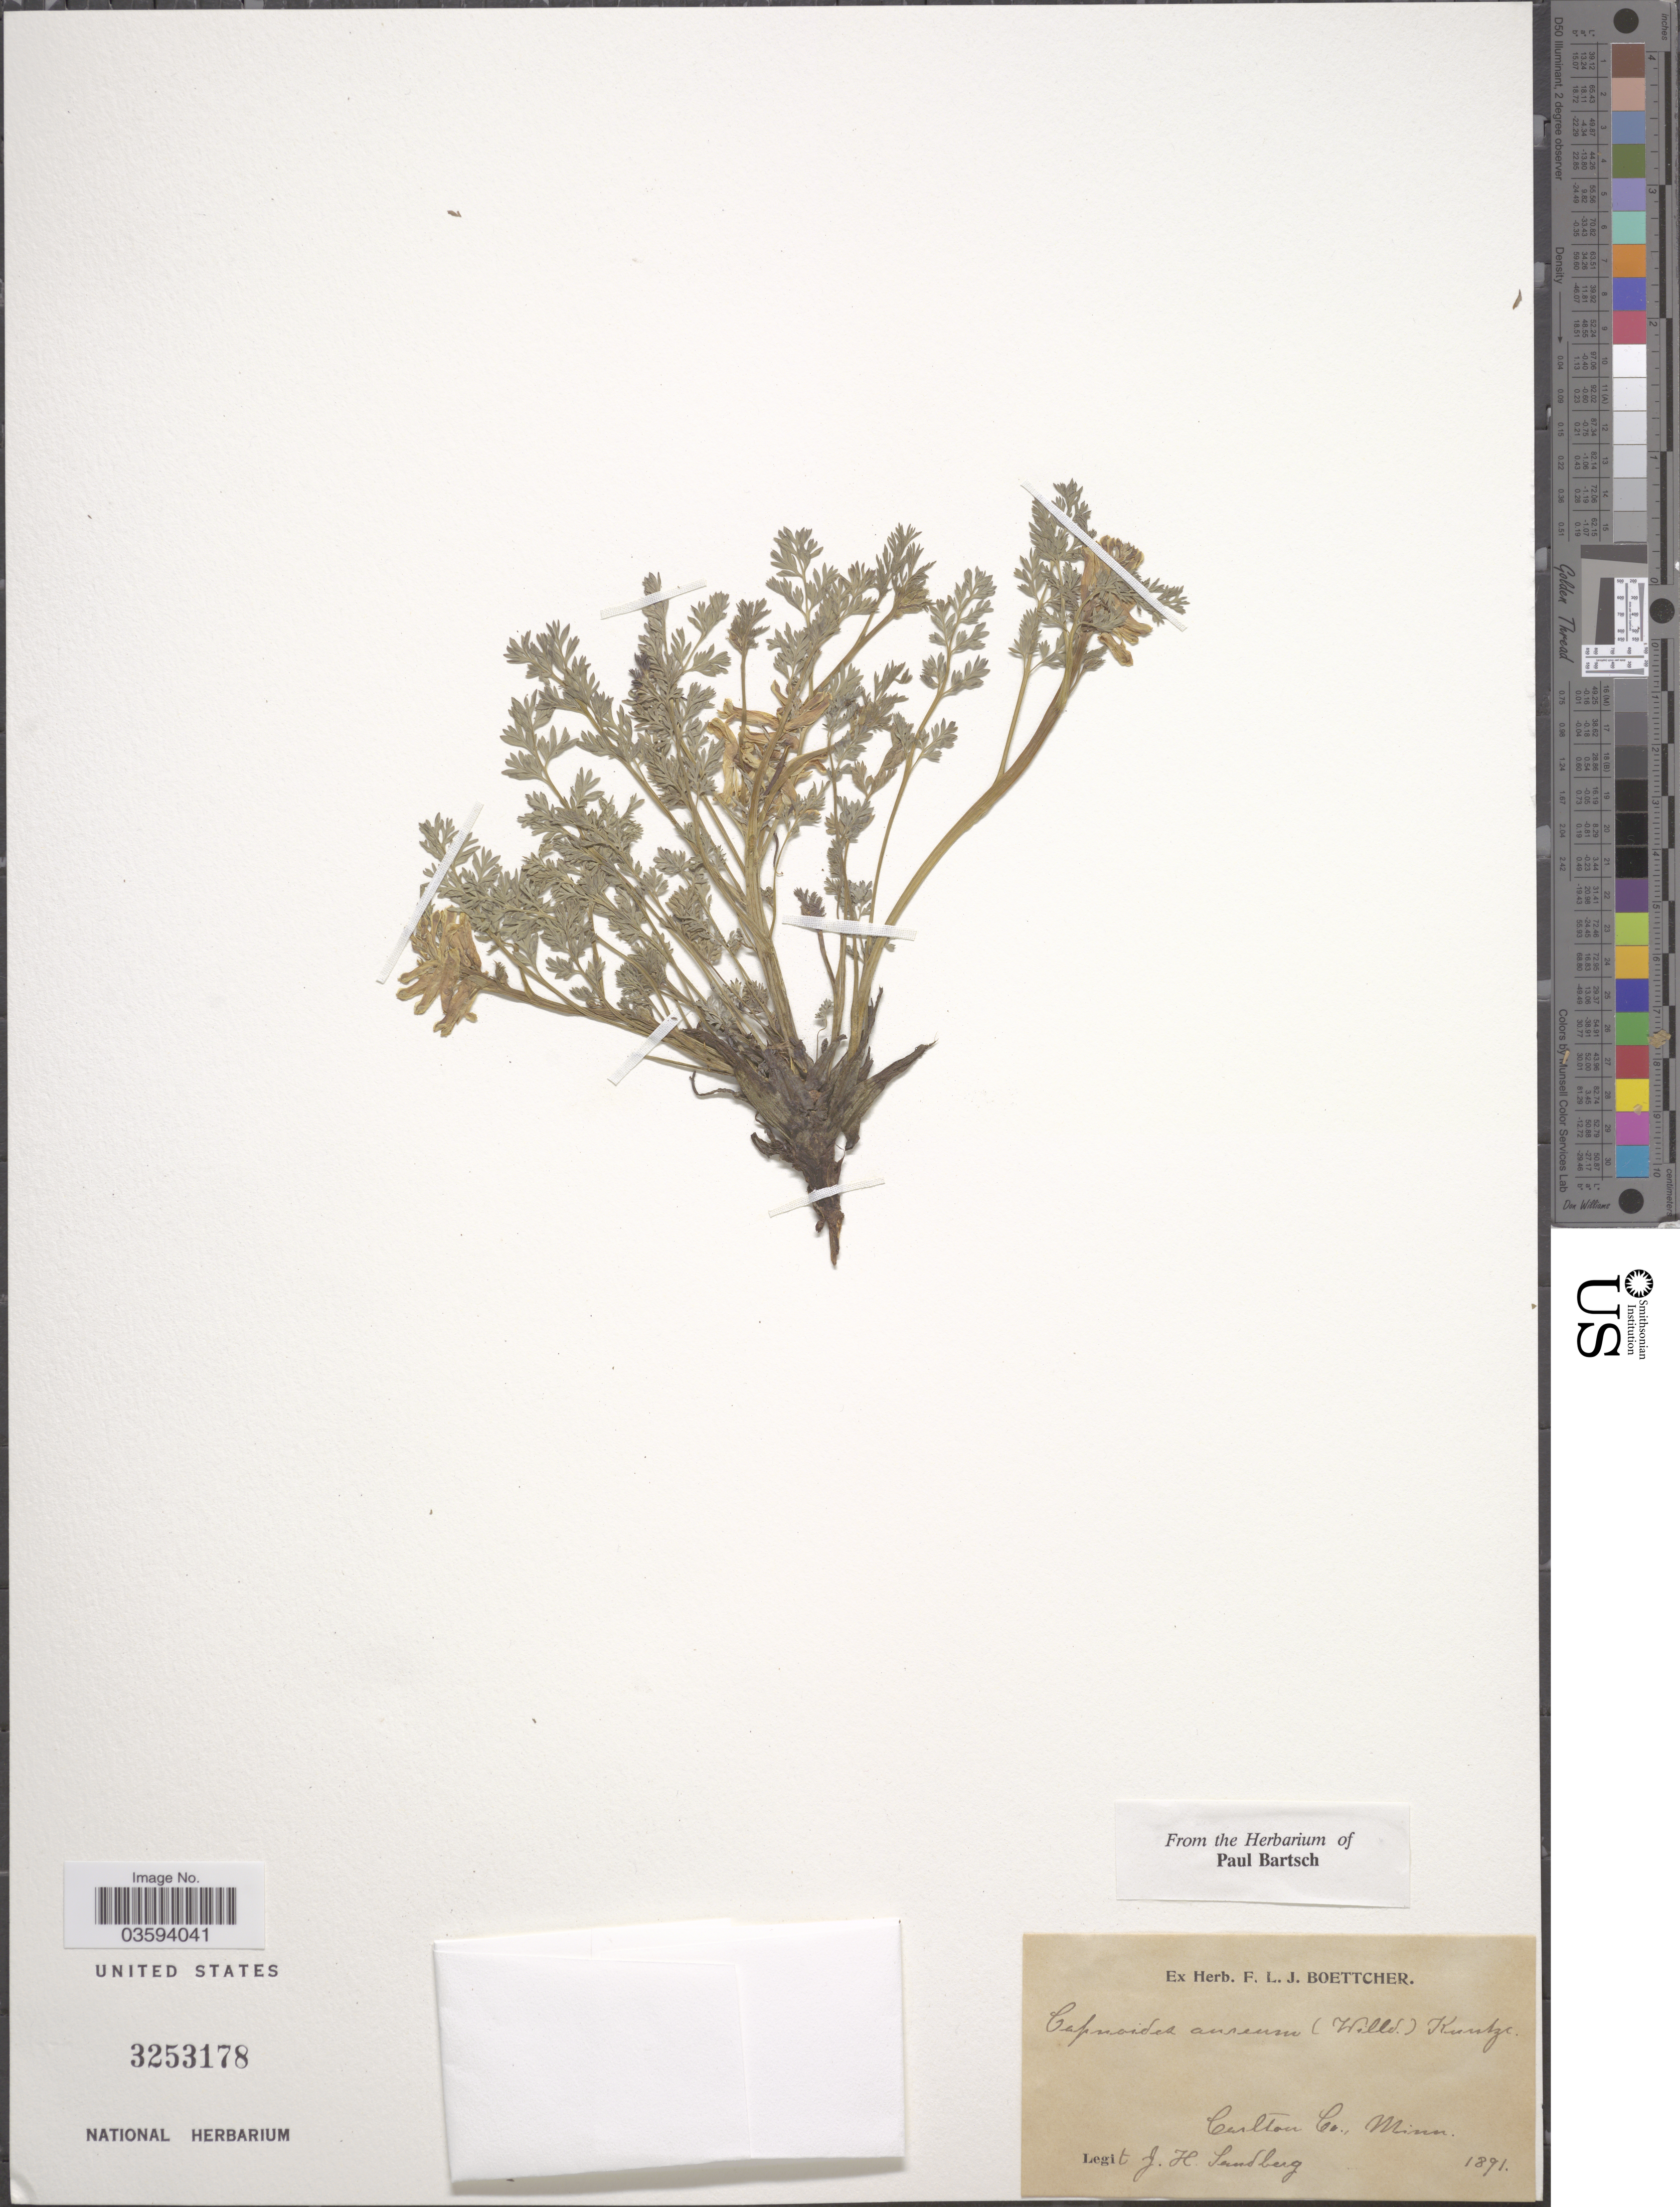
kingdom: Plantae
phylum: Tracheophyta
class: Magnoliopsida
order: Ranunculales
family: Papaveraceae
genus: Corydalis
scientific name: Corydalis aurea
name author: Willd.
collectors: J. H. Sandberg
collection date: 1891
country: United States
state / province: Minnesota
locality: Carlton Co.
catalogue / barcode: US 3253178